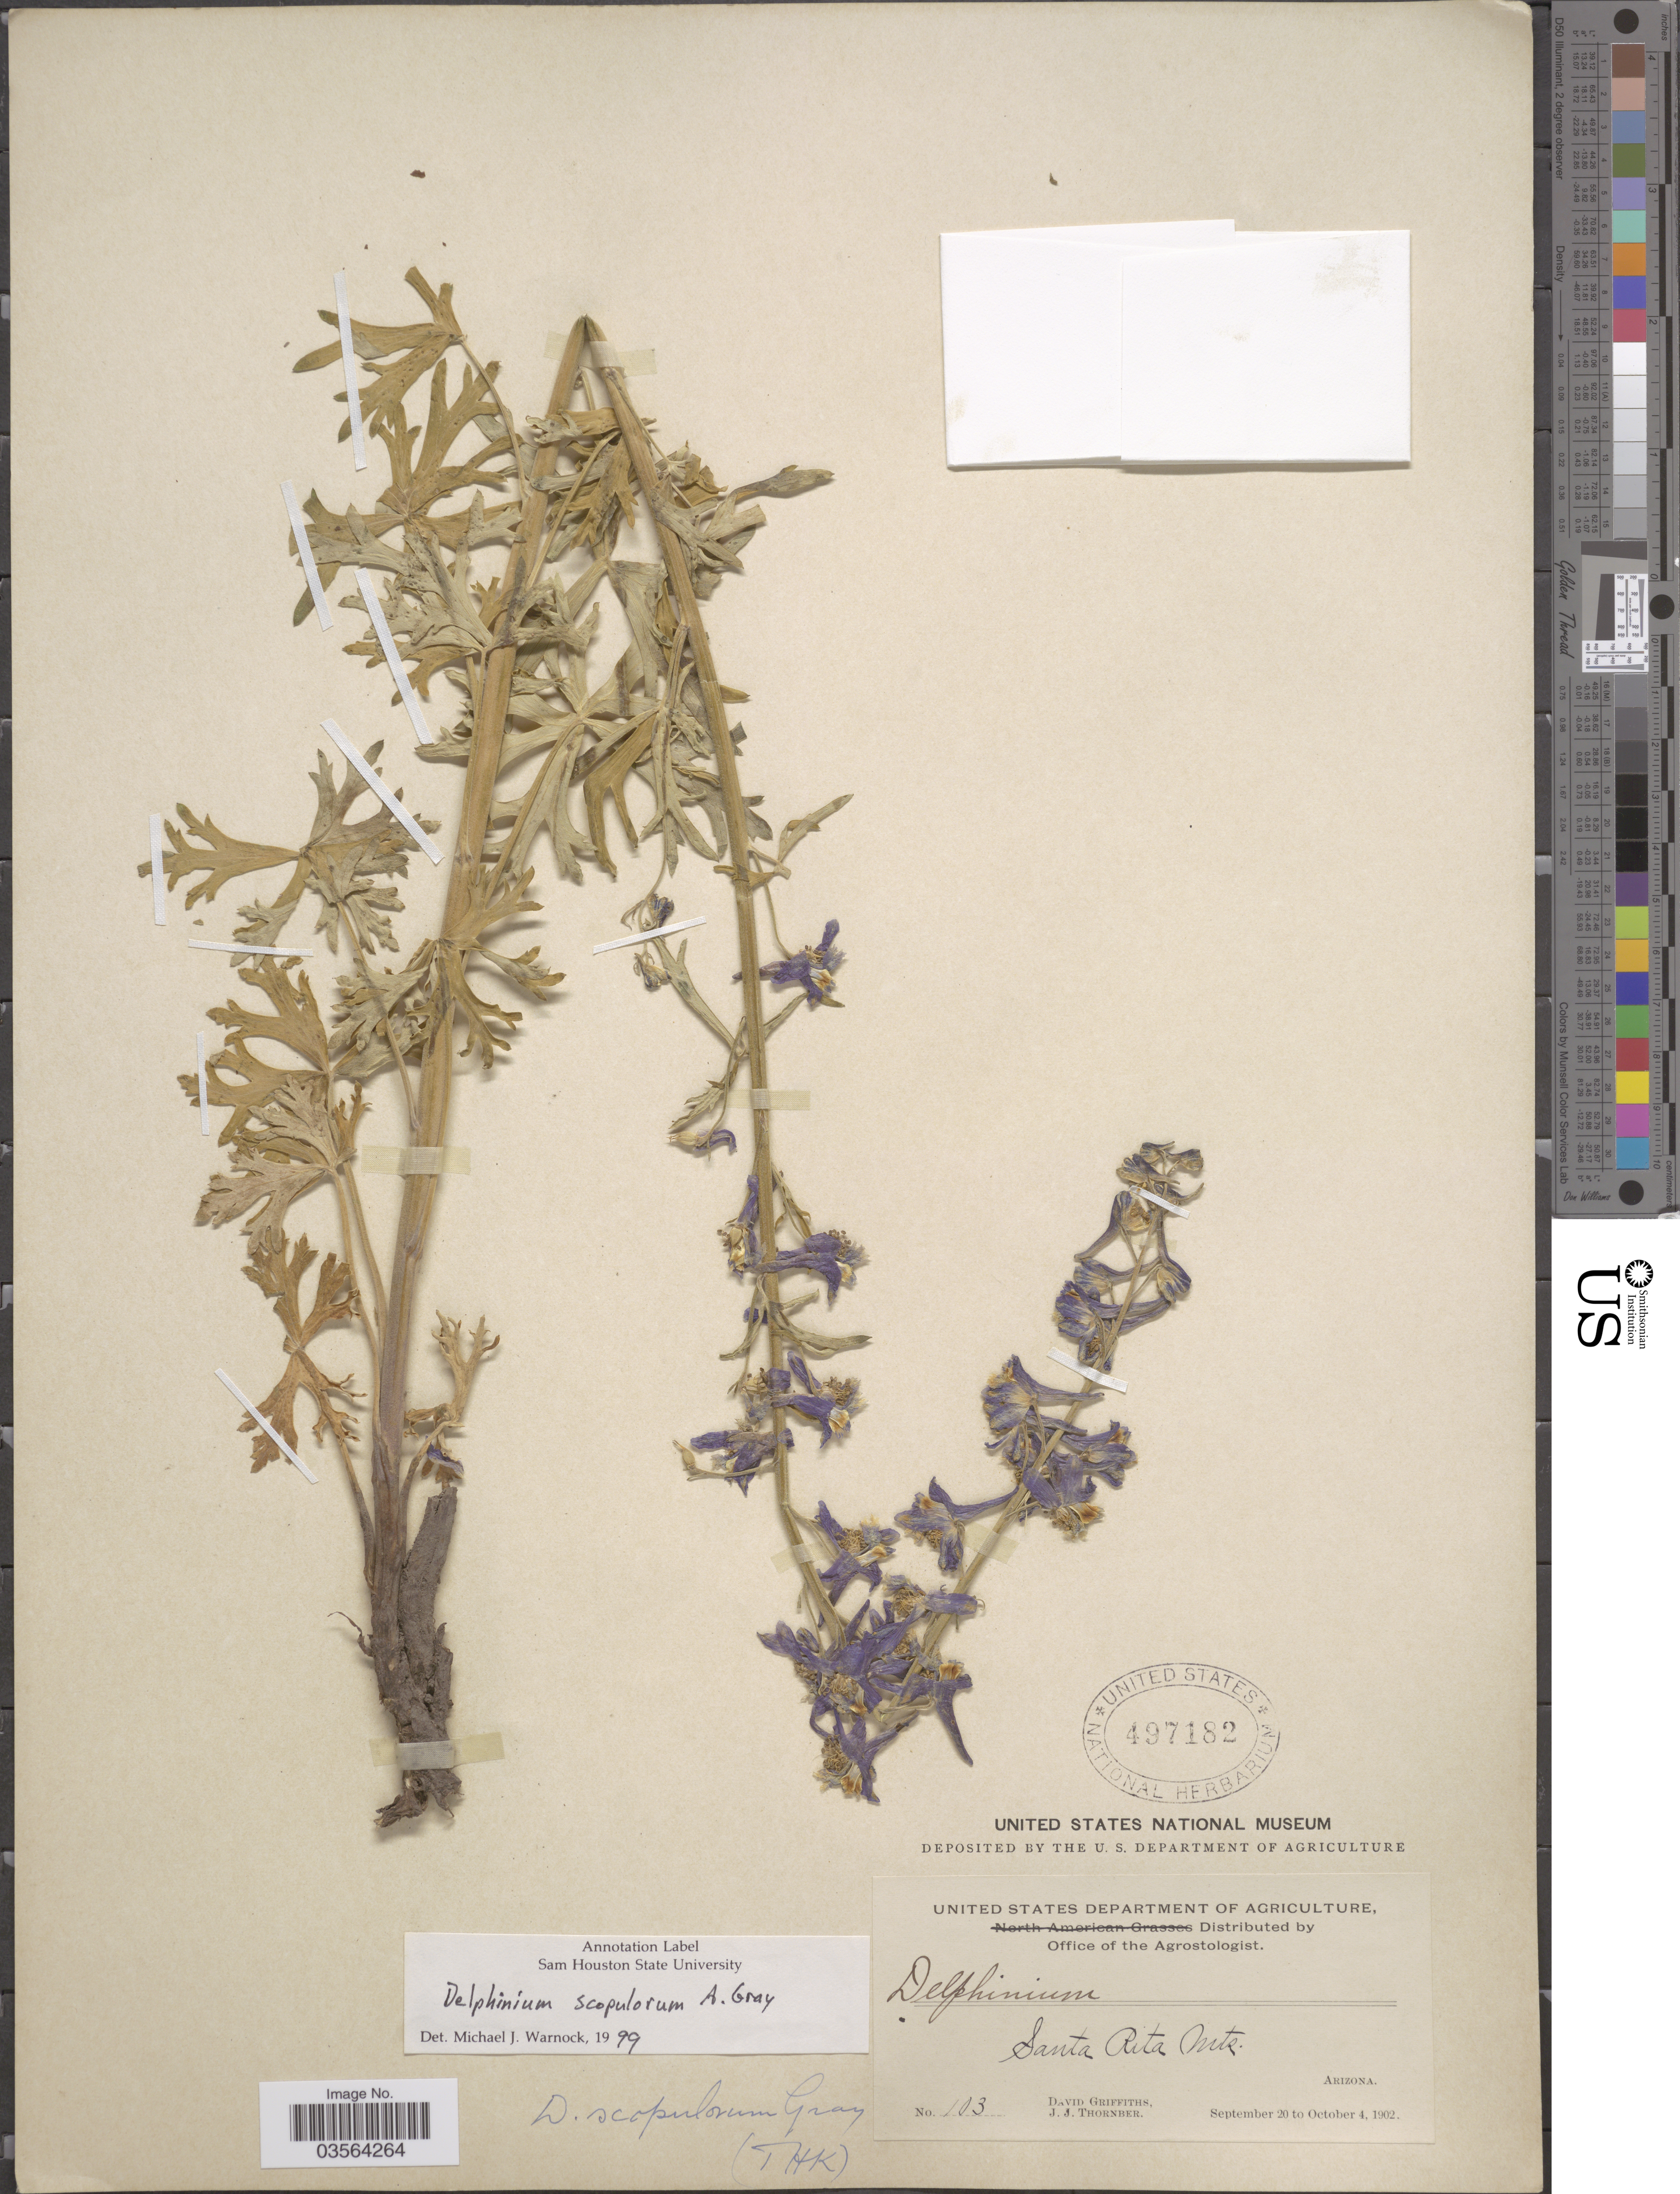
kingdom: Plantae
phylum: Tracheophyta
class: Magnoliopsida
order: Ranunculales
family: Ranunculaceae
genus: Delphinium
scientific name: Delphinium scopulorum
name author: A. Gray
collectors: D. Griffiths & J. Thornber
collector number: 103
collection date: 1902-09-20/1902-10-04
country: United States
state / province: Arizona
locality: Santa Rita Mts.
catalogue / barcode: US 497182